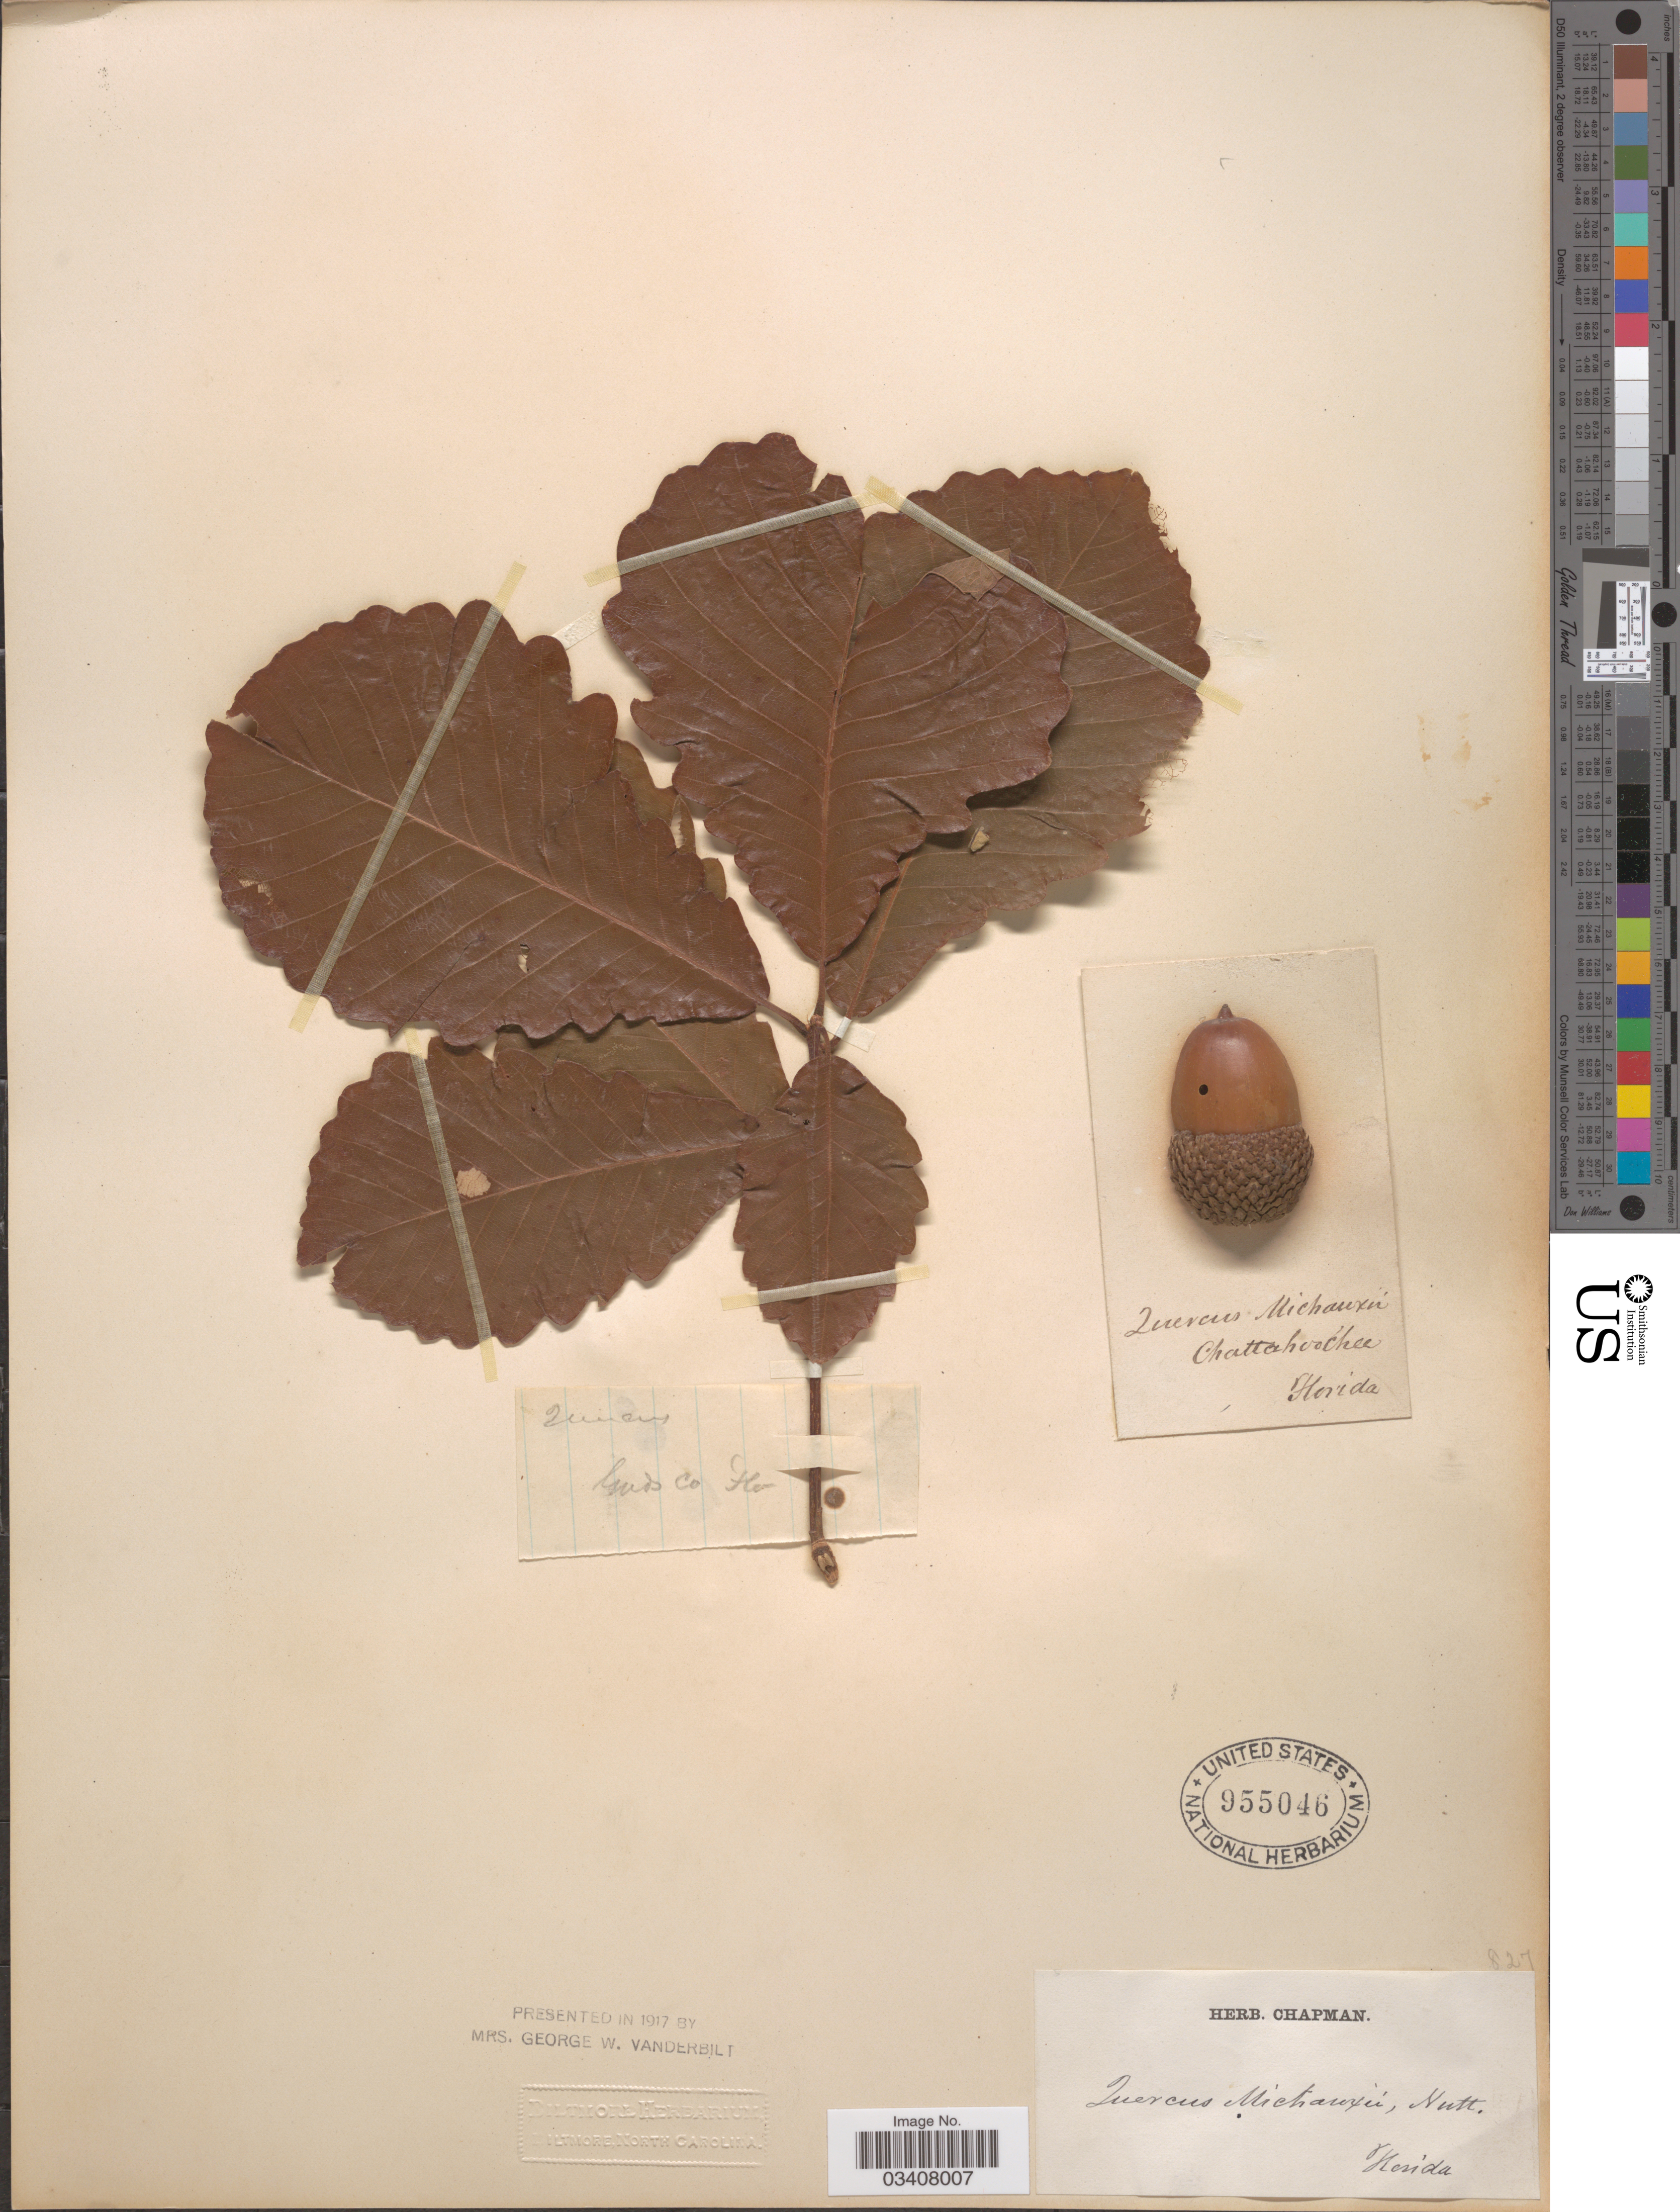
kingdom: Plantae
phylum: Tracheophyta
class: Magnoliopsida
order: Fagales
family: Fagaceae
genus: Quercus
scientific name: Quercus michauxii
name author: Nutt.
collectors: ex herb. Chapman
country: United States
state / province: Florida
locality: Chattahoochee. Gads Co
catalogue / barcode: US 955046